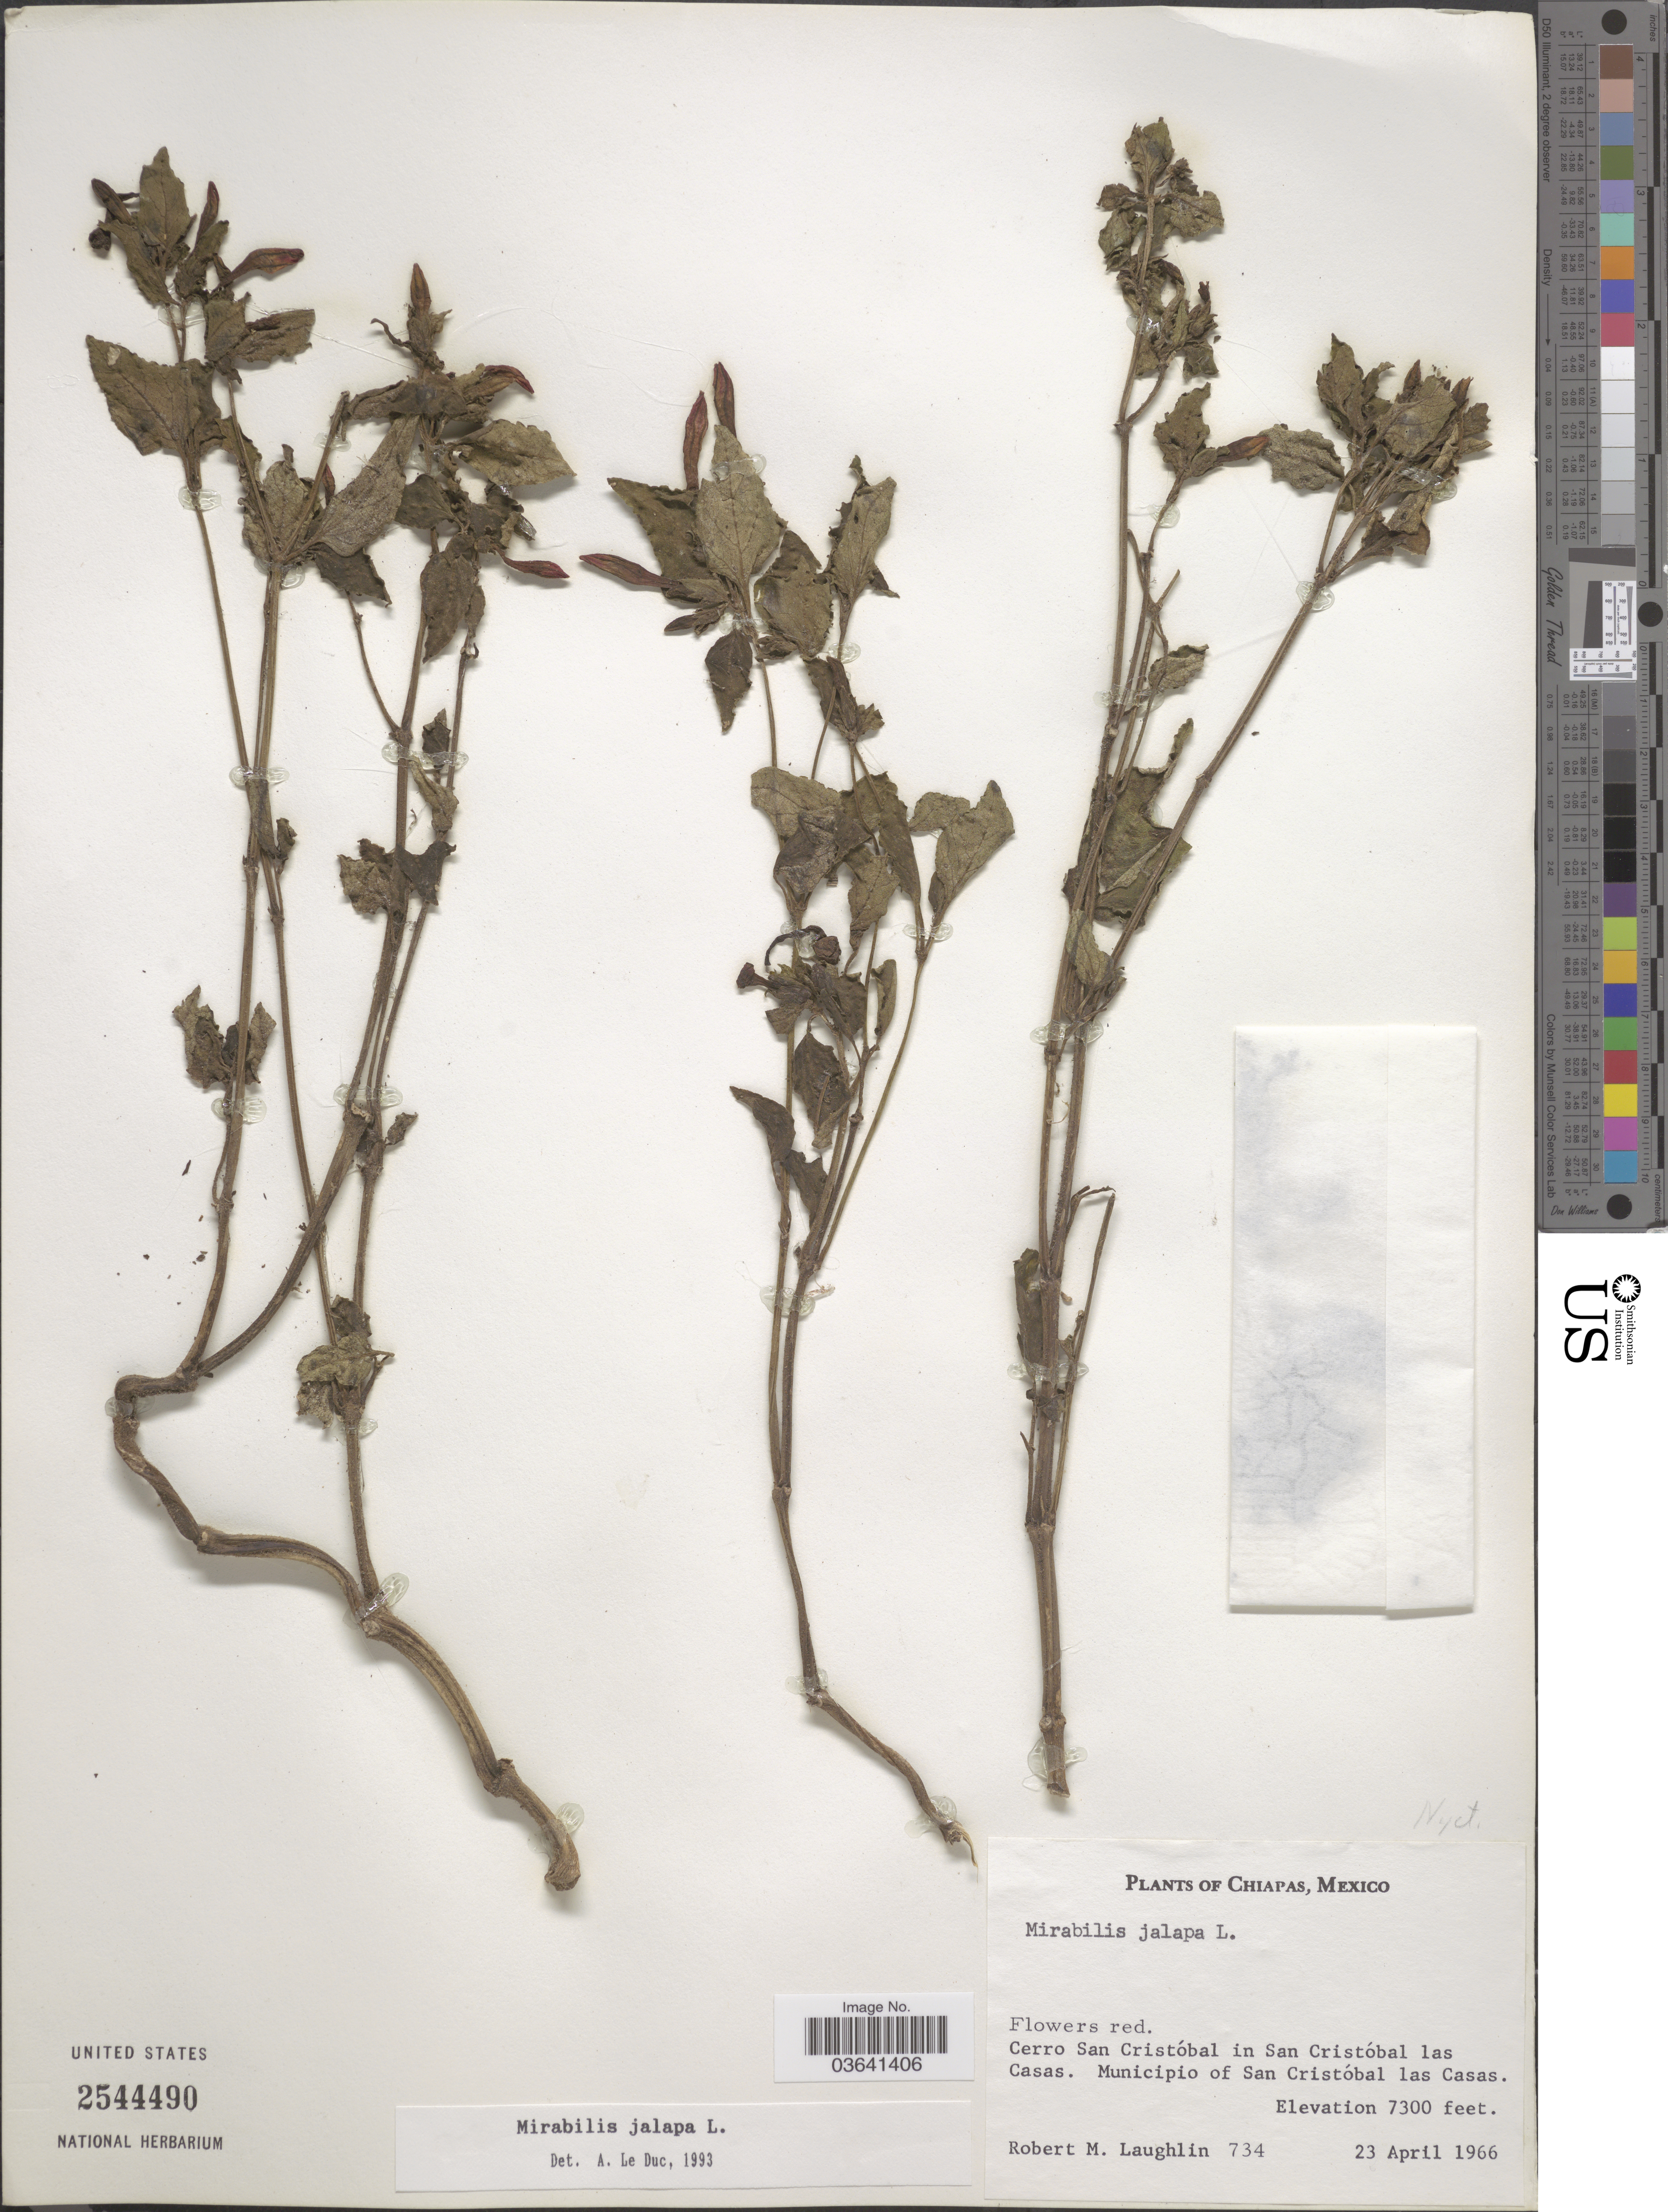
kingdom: Plantae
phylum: Tracheophyta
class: Magnoliopsida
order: Caryophyllales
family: Nyctaginaceae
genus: Mirabilis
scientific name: Mirabilis jalapa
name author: L.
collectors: R. M. Laughlin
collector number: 734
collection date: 1966-04-23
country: Mexico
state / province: Chiapas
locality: Cerro San Cristóbal in San Cristóbal las Casas. Municipio of San Cristóbal las Casas.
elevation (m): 2225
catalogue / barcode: US 2544490